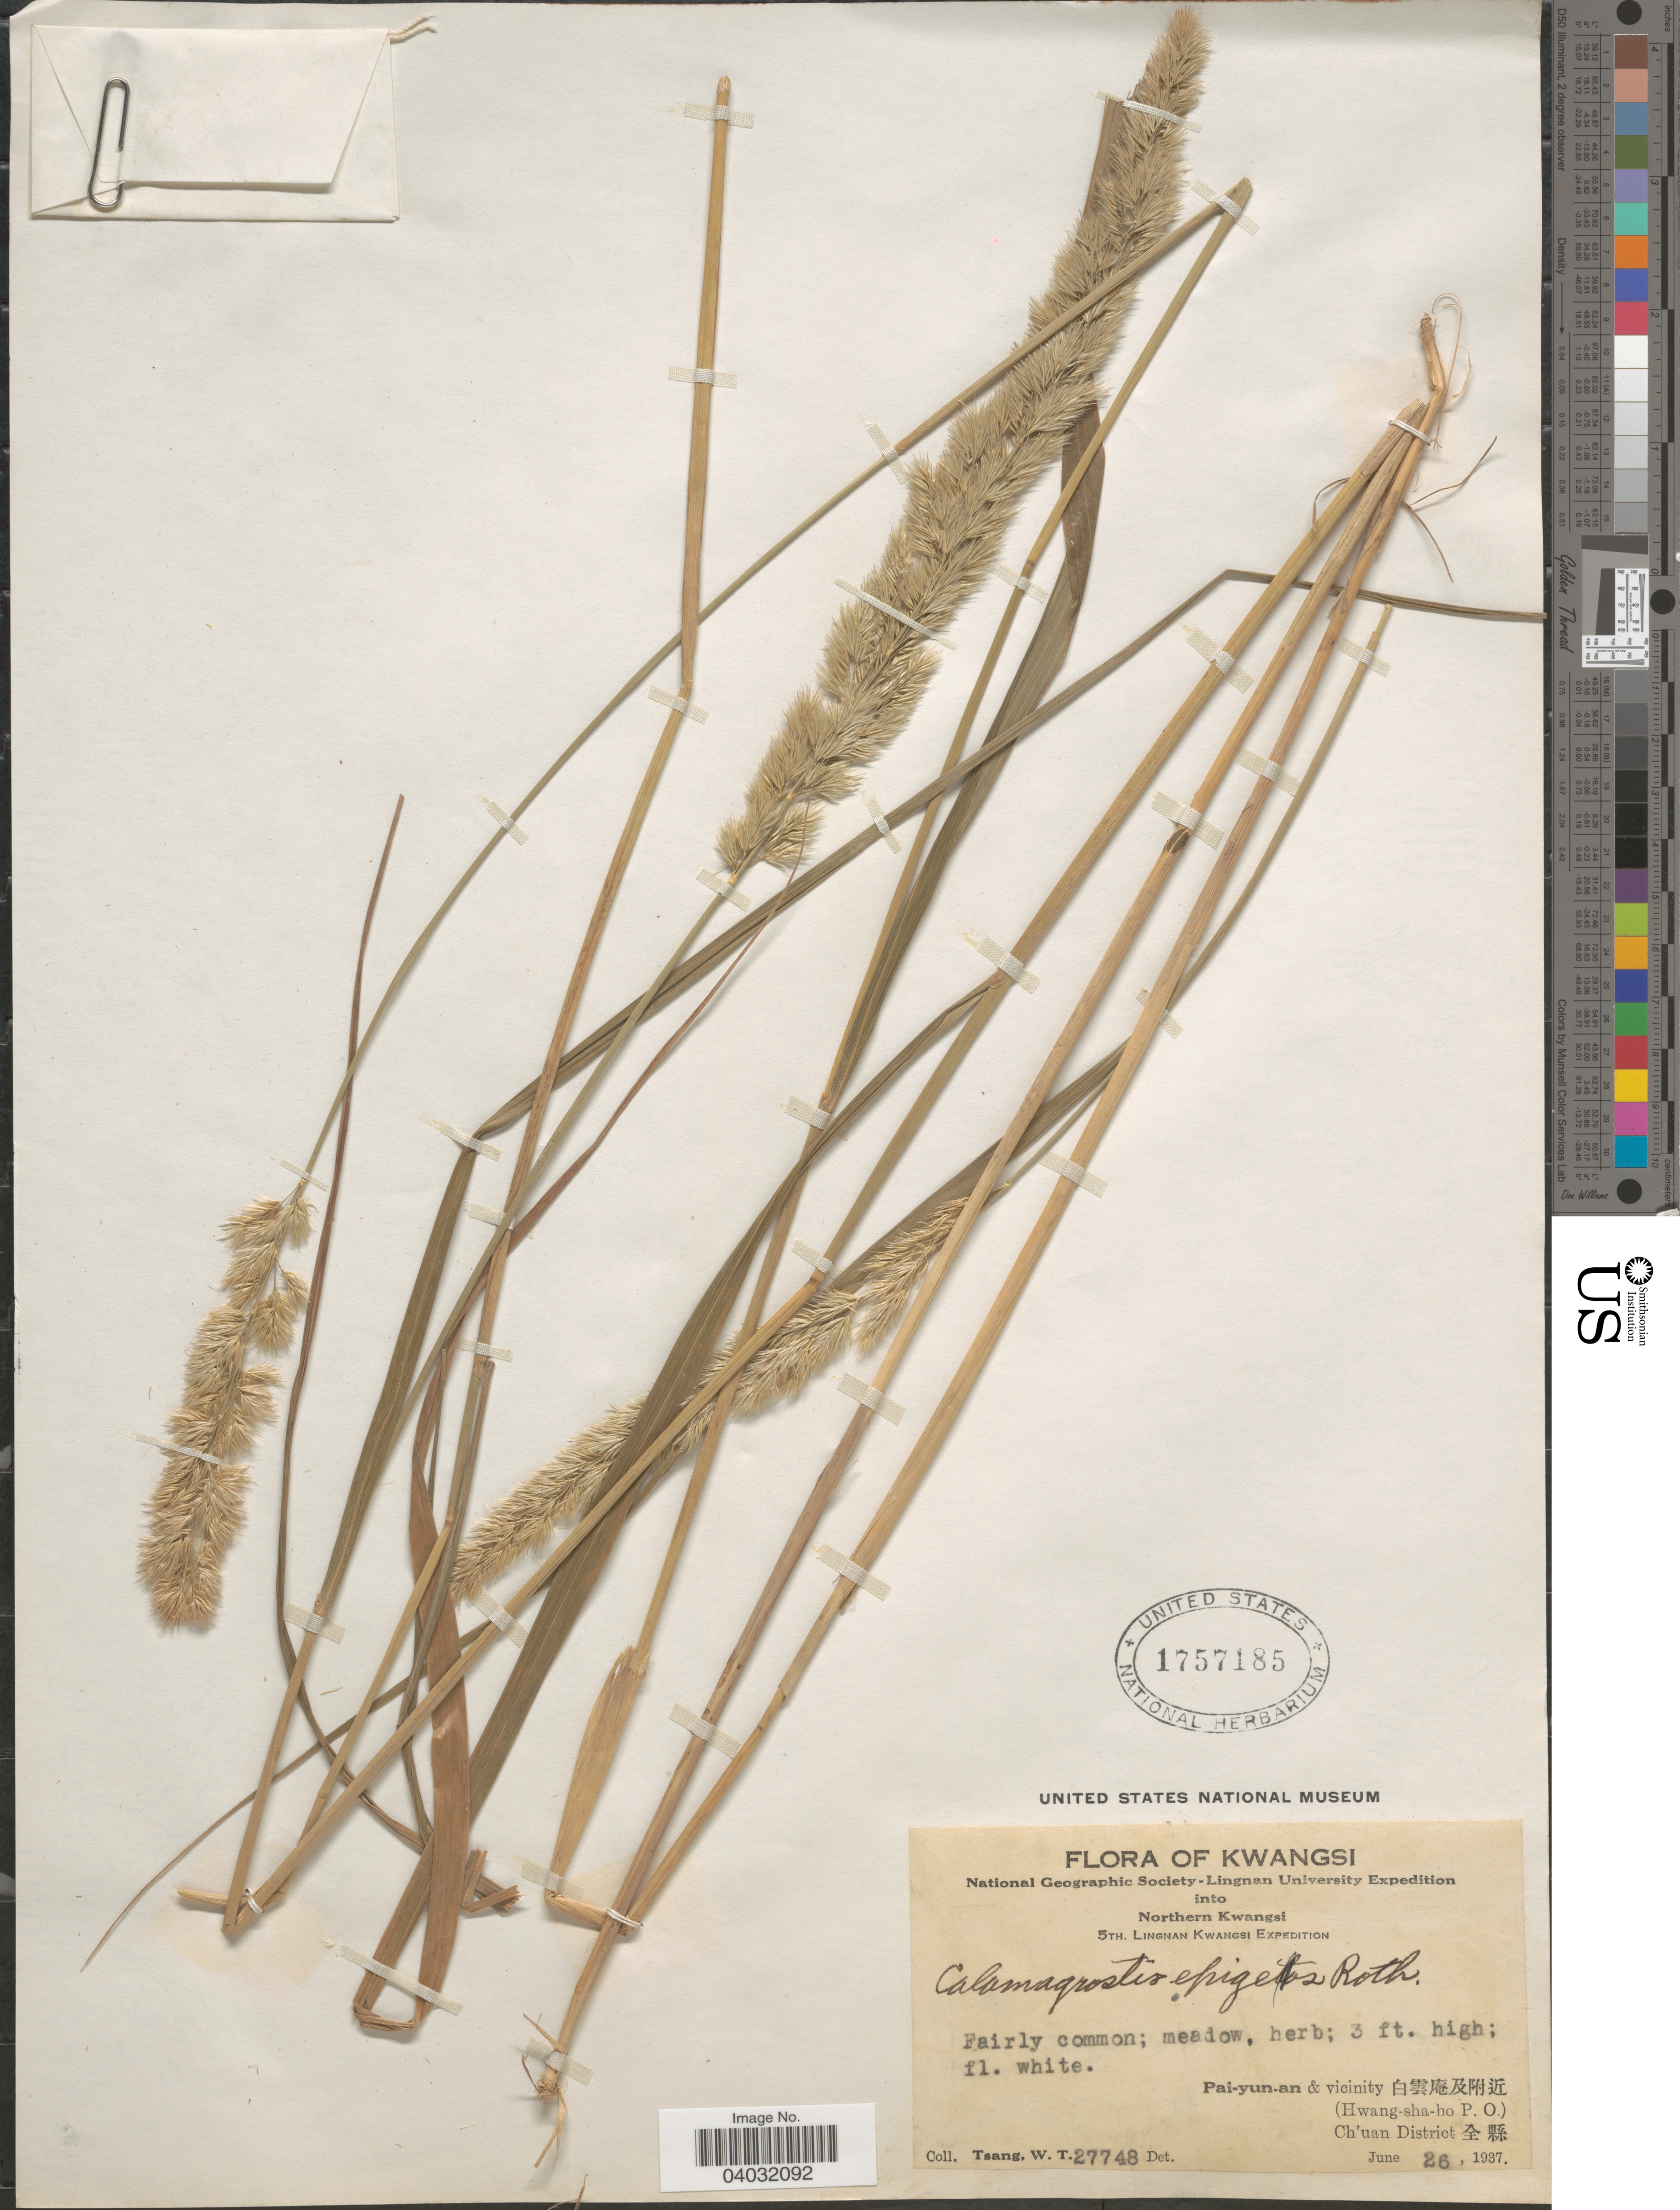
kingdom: Plantae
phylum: Tracheophyta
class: Liliopsida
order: Poales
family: Poaceae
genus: Calamagrostis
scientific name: Calamagrostis epigeios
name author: (L.) Roth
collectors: W. T. Tsang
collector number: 27748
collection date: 1937-06-26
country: China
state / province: Guangxi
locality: Kwangsi. Northern Kwangsi. Pai-yun-an & vicinity [Foreign script] (Hwang-sha-ho P.O) Ch'uan District [Foreign script].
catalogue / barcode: US 1757185